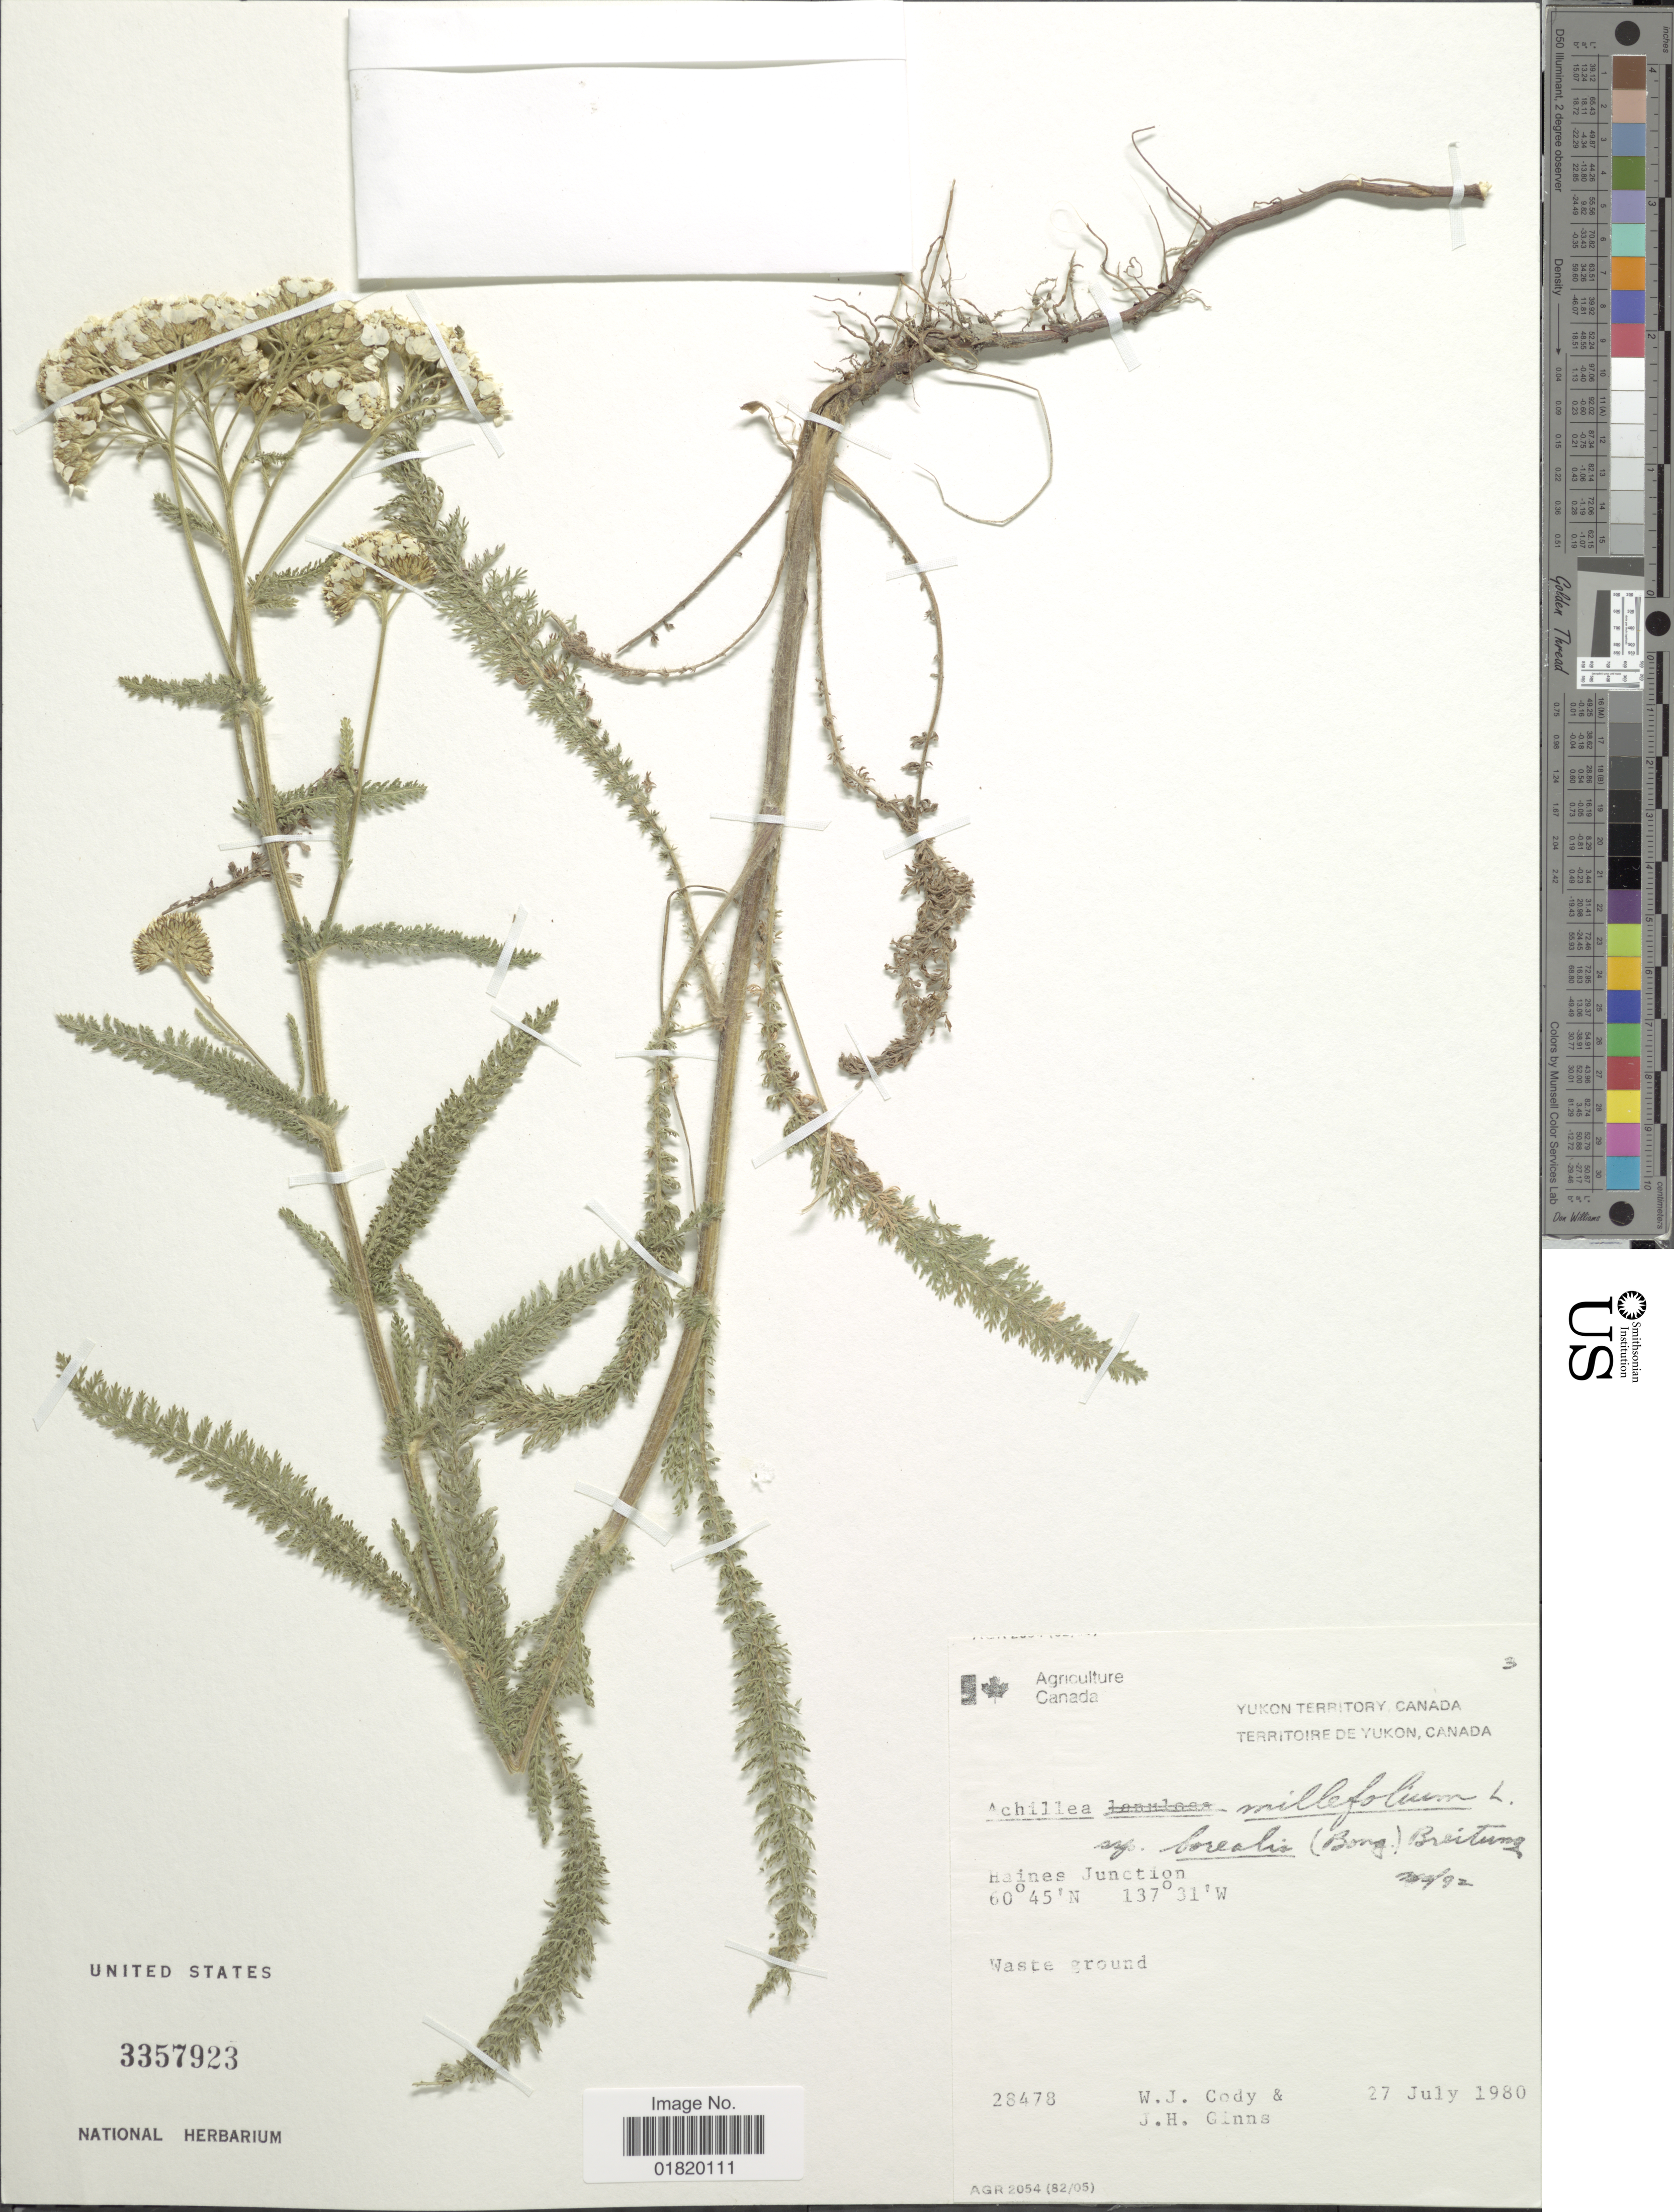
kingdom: Plantae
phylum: Tracheophyta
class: Magnoliopsida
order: Asterales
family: Asteraceae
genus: Achillea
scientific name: Achillea millefolium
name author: L.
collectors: W. Cody & J. Ginns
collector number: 28478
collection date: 1980-07-27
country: Canada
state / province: Yukon Territory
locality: Hainas Junction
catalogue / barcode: US 3357923